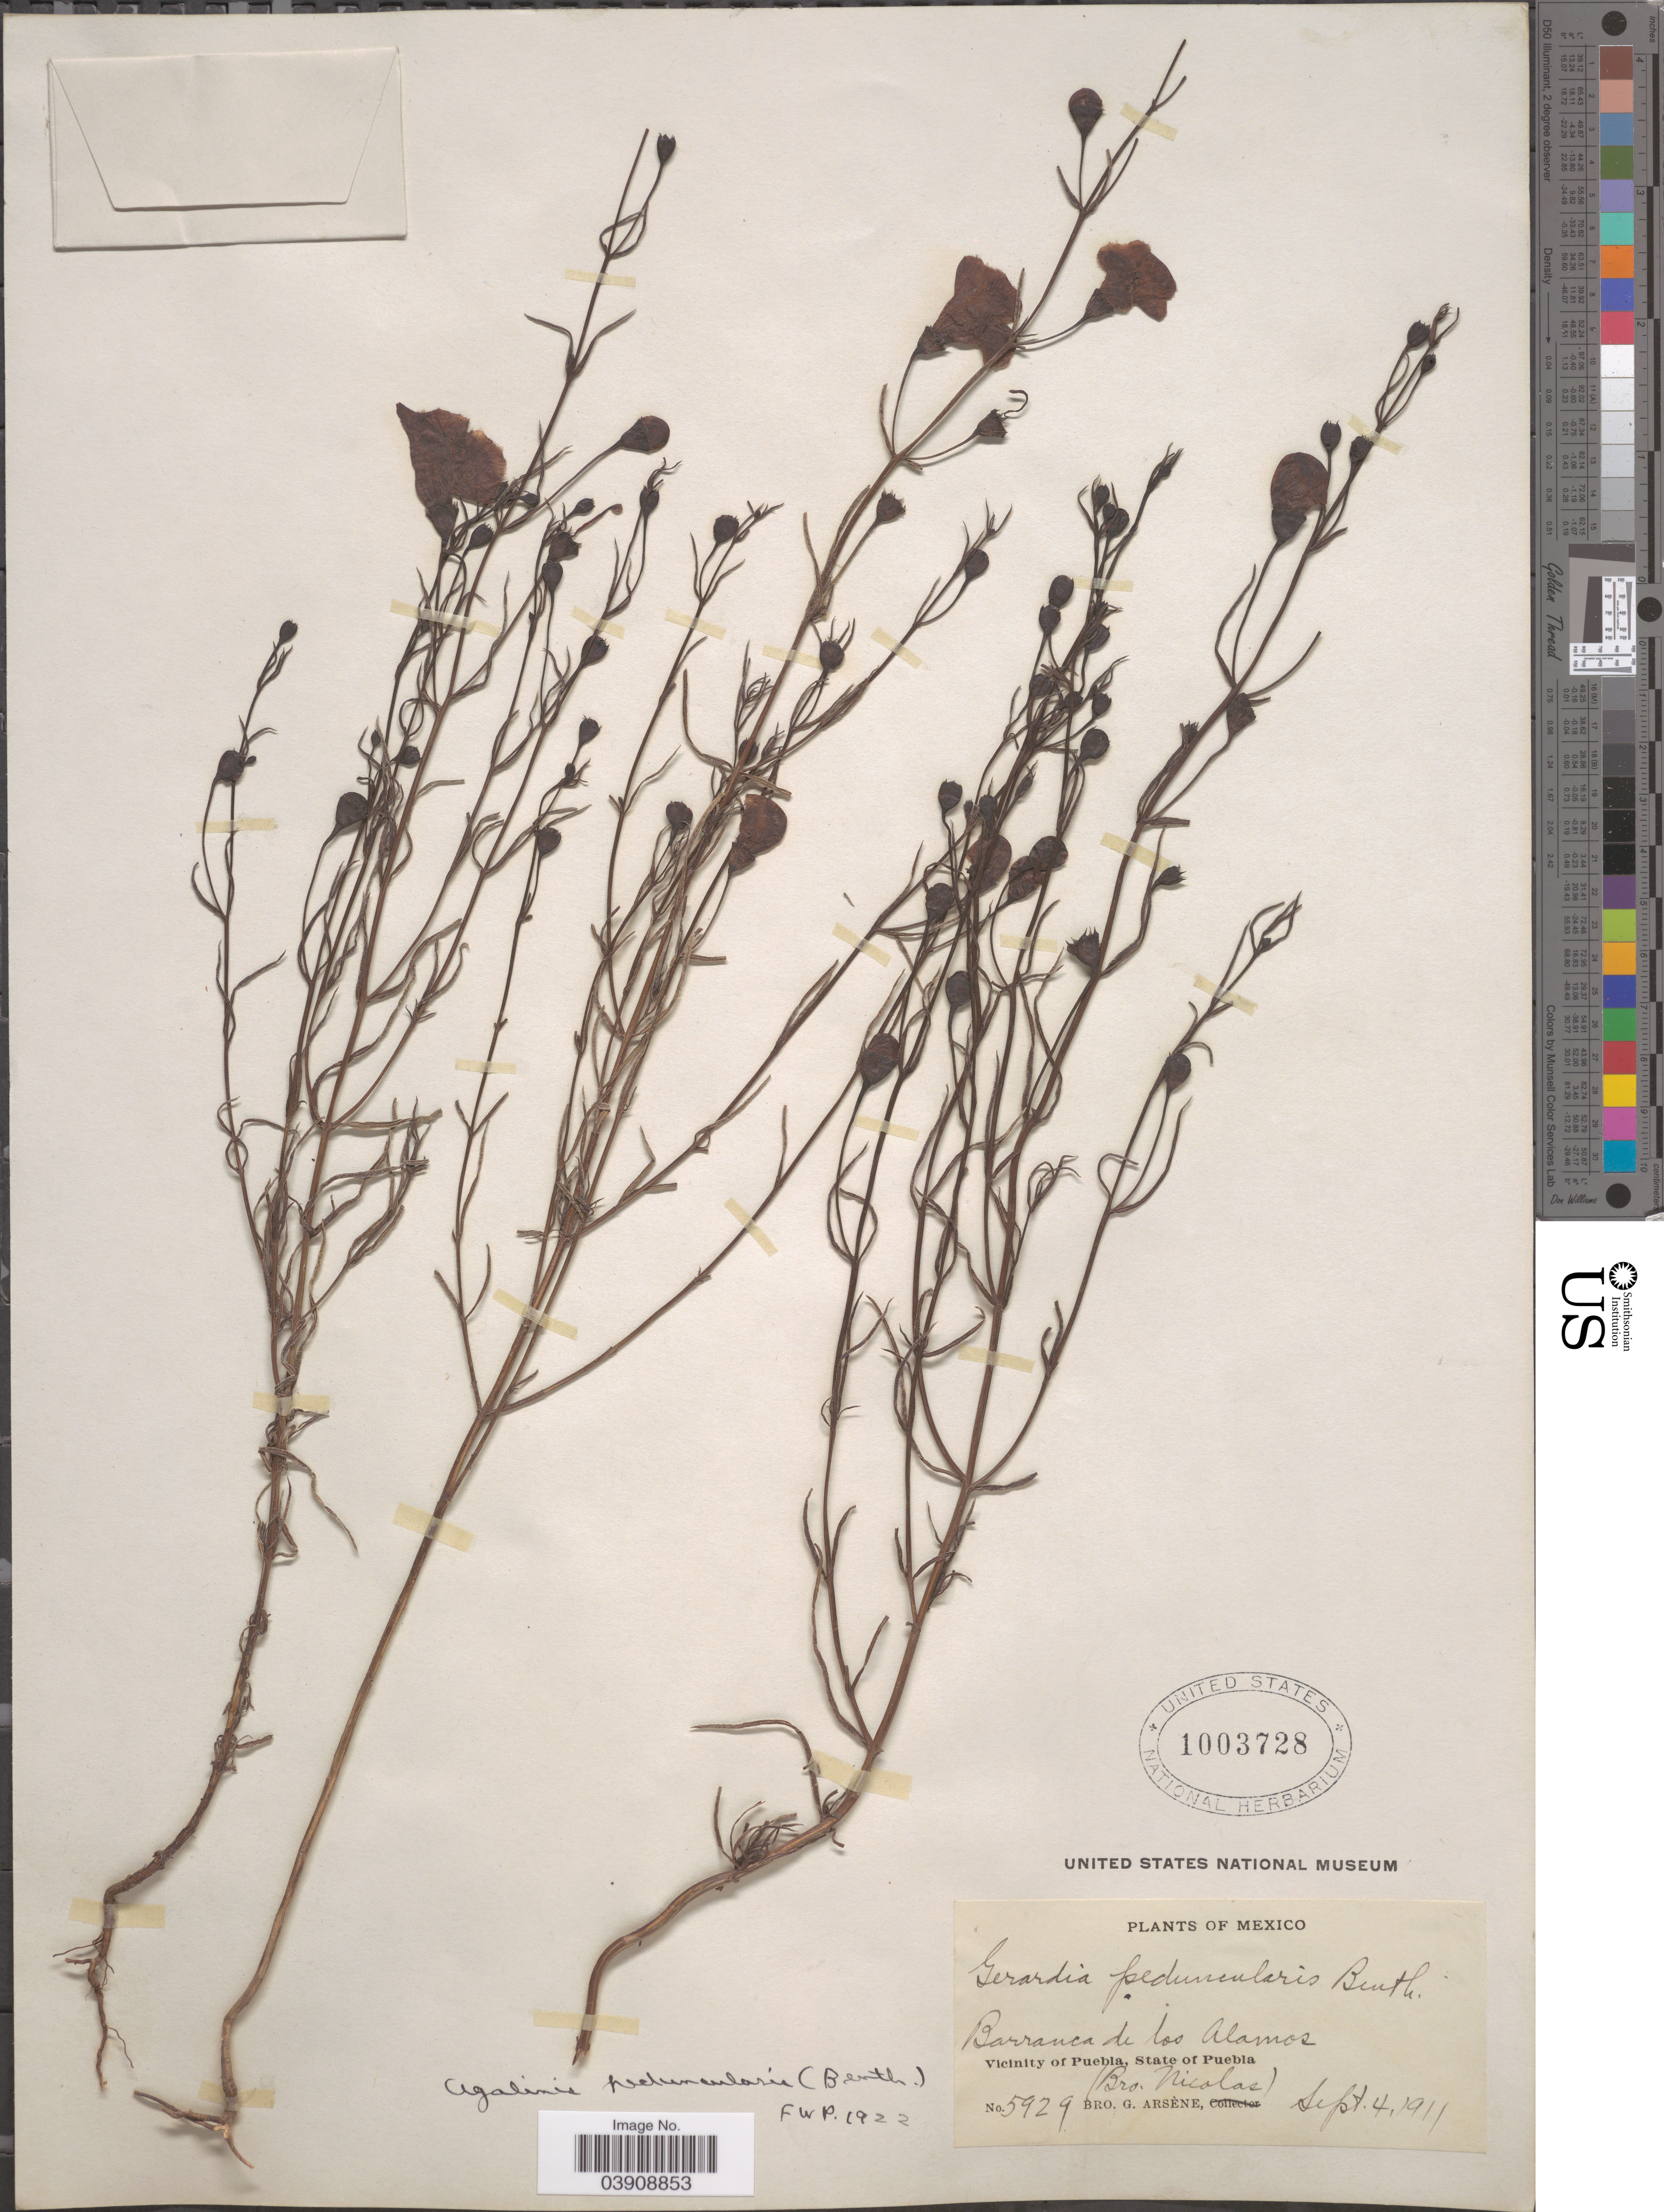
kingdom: Plantae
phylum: Tracheophyta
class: Magnoliopsida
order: Lamiales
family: Orobanchaceae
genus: Agalinis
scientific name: Agalinis peduncularis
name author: (Benth.) Pennell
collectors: Bro. G. Arsène & B. Nicolas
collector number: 5929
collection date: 1911-09-04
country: Mexico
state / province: Puebla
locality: Barranca de los Alamos. Vicinity of Puebla.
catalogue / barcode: US 1003728